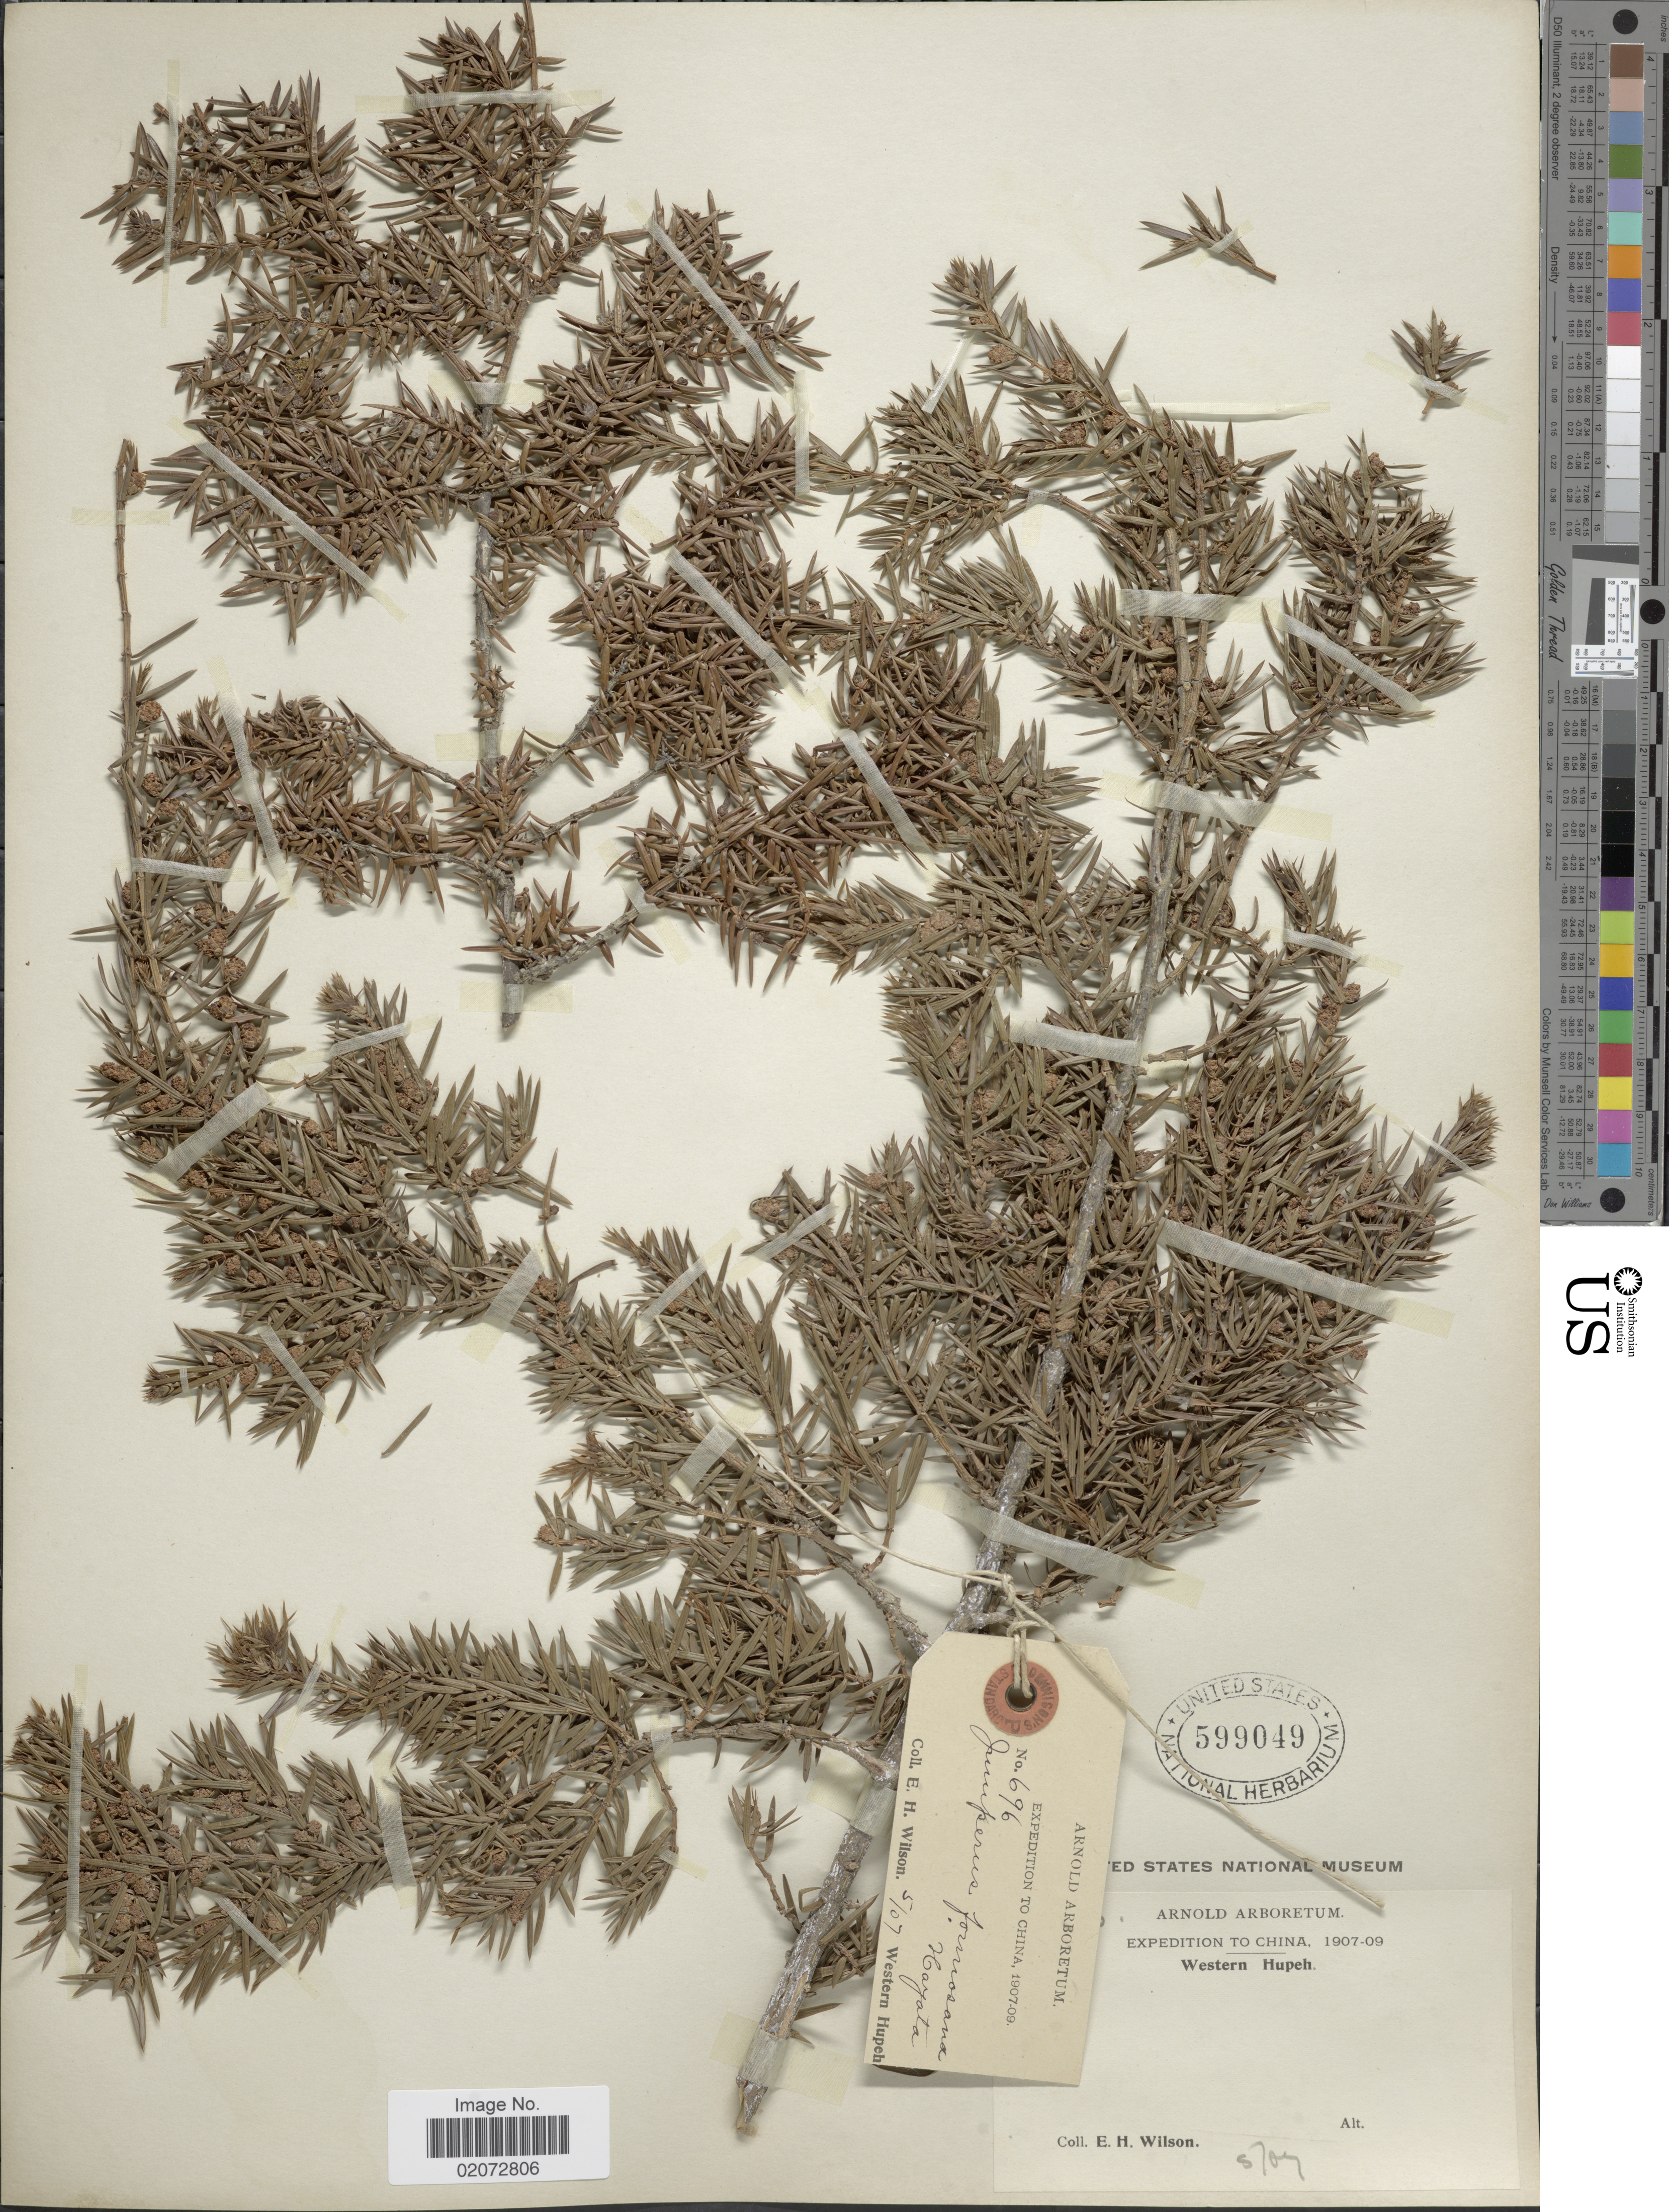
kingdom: Plantae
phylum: Tracheophyta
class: Pinopsida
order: Pinales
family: Cupressaceae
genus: Juniperus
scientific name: Juniperus formosana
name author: Hayata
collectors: E. Wilson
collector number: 696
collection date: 1907-05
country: China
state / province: Hubei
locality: Western Hupeh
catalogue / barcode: US 599049